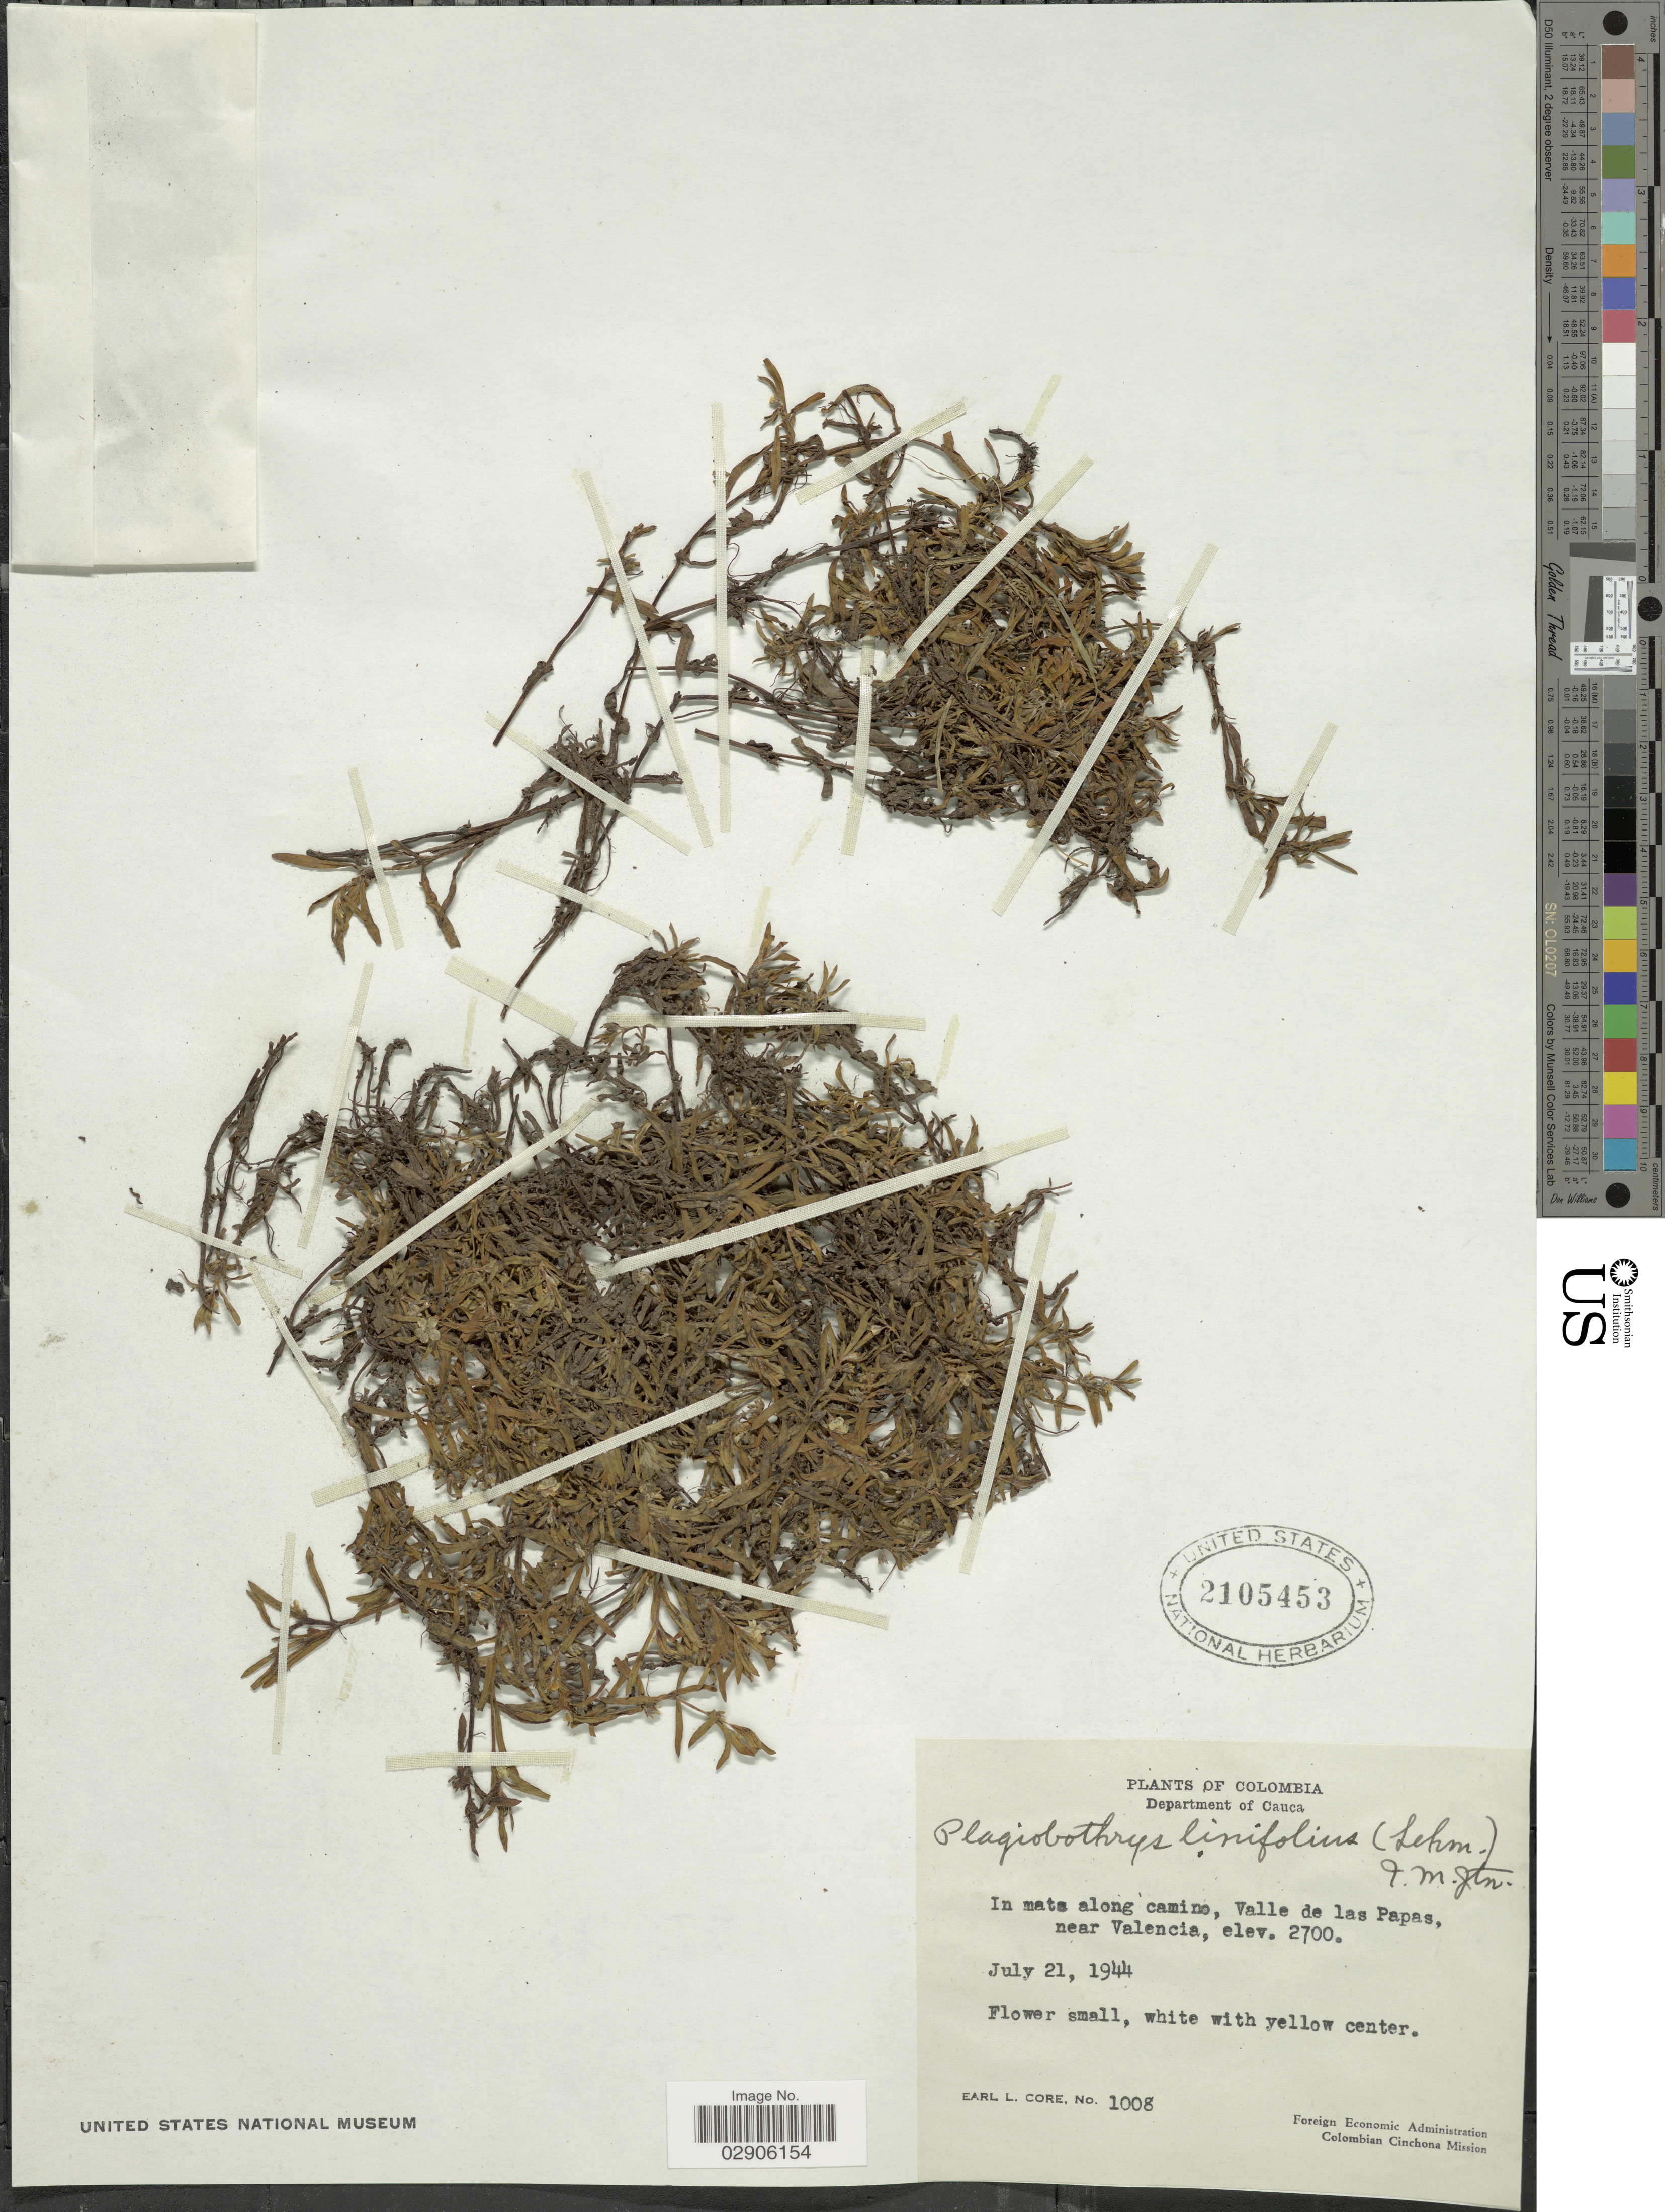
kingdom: Plantae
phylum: Tracheophyta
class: Magnoliopsida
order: Boraginales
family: Boraginaceae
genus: Plagiobothrys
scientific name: Plagiobothrys linifolius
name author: (Willd. ex Lehm.) I.M. Johnst.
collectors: E. L. Core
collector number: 1008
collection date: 1944-07-21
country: Colombia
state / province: Cauca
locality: In mats along camino, Valle de las Papas, near Valencia.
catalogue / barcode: US 2105453